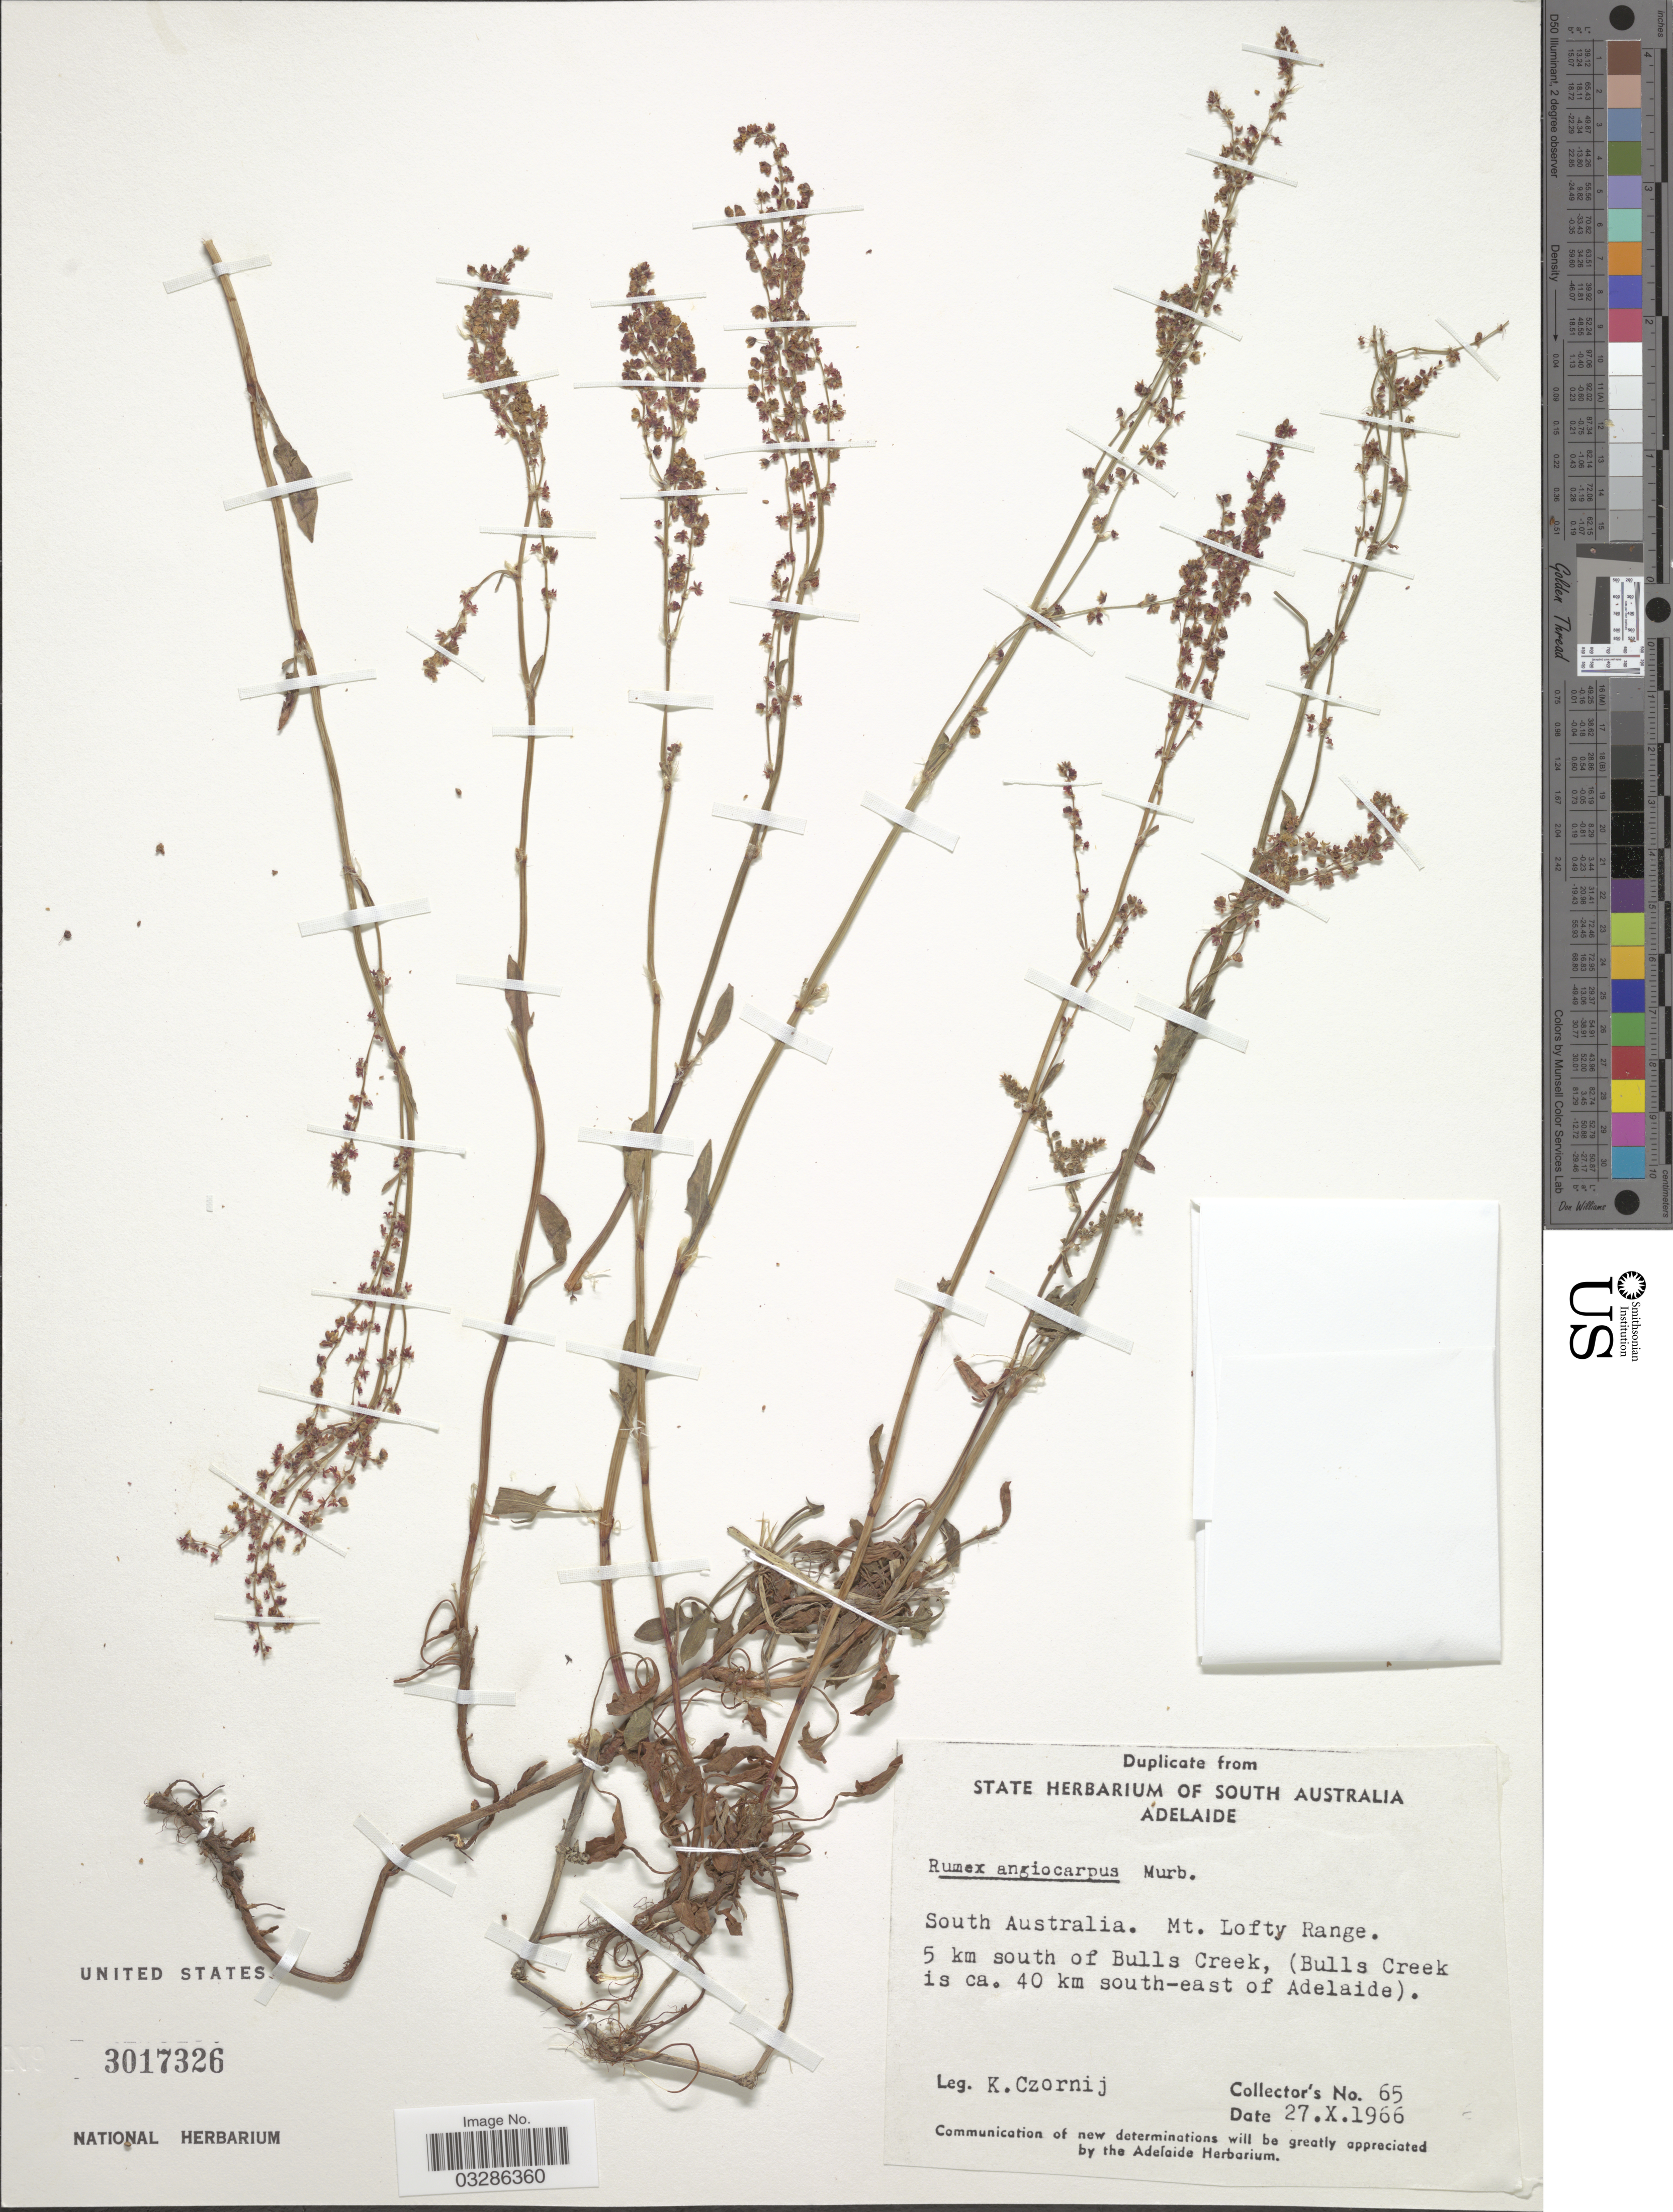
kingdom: Plantae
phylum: Tracheophyta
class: Magnoliopsida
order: Caryophyllales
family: Polygonaceae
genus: Rumex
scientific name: Rumex angiocarpus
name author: Murb.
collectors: K. Czornij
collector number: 65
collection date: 1966-10-27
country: Australia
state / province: South Australia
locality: Mt. Lofty Range. 5 km south of Bulls Creek, (Bulls Creek is ca. 40 km south-east of Adelaide).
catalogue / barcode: US 3017326